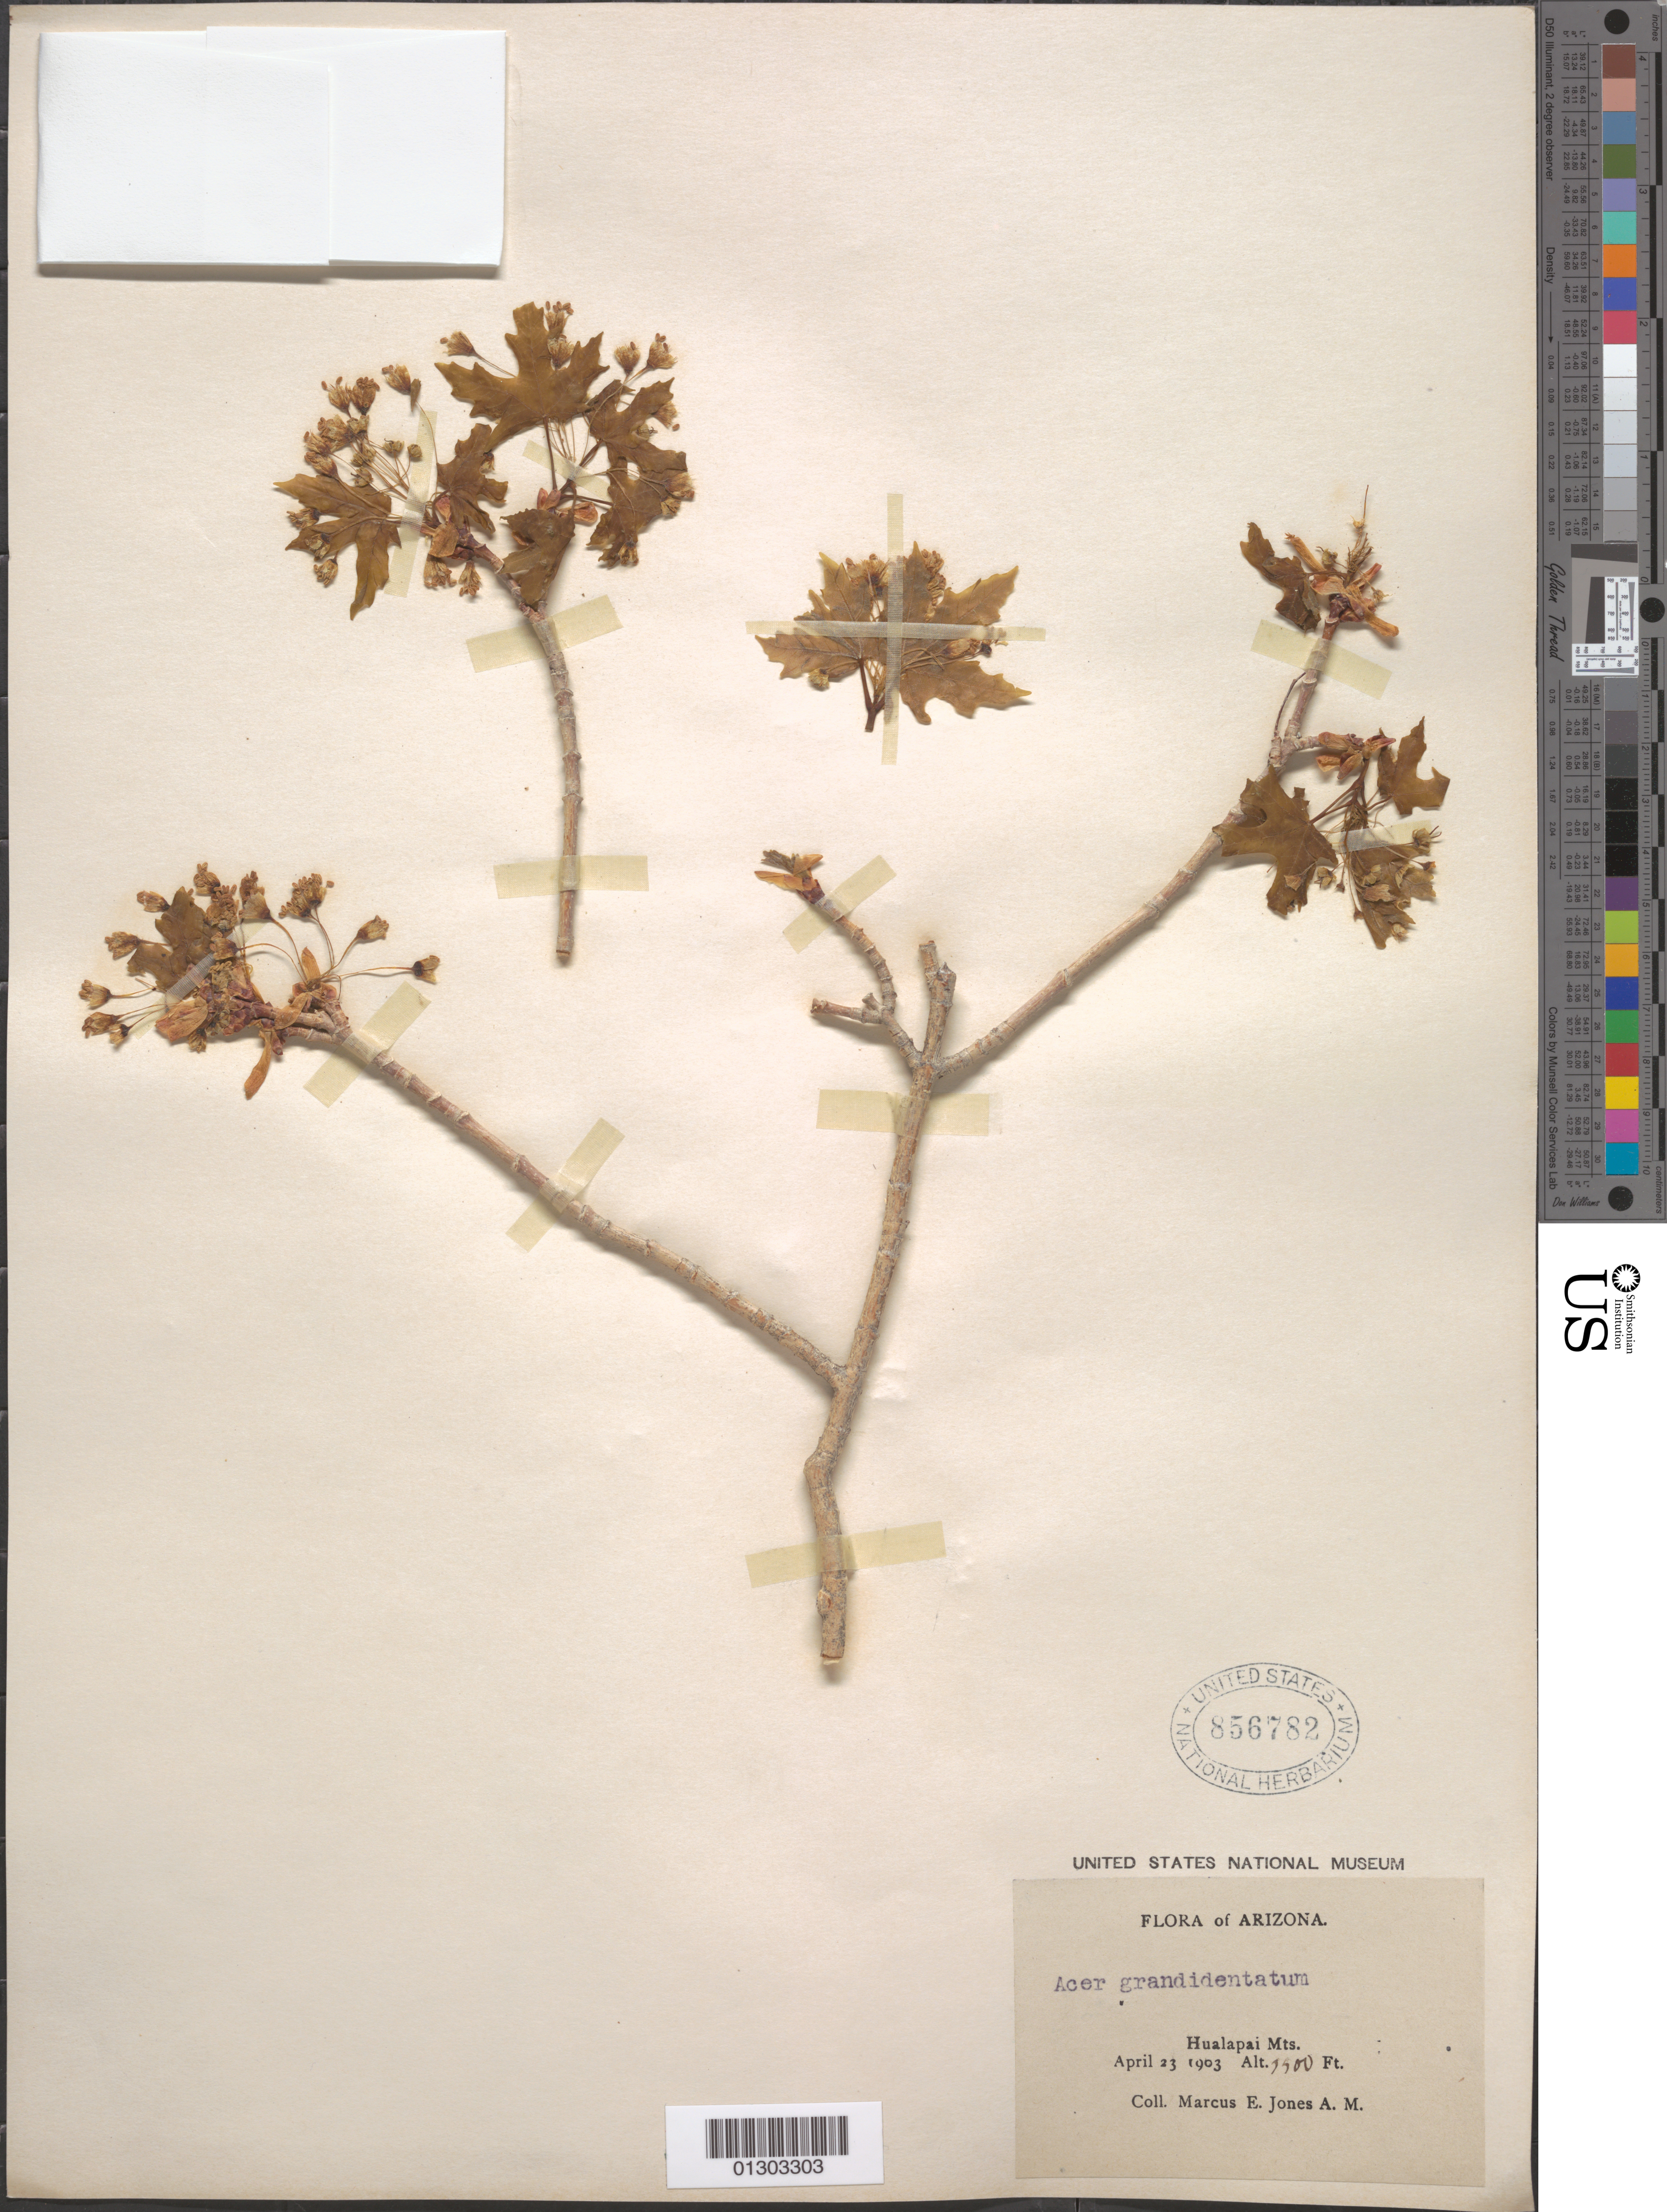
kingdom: Plantae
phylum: Tracheophyta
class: Magnoliopsida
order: Sapindales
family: Sapindaceae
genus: Acer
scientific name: Acer grandidentatum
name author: Nutt.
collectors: M. E. Jones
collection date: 1903-04-23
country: United States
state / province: Arizona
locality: Hualapai Mts.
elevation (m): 1067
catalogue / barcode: US 856782